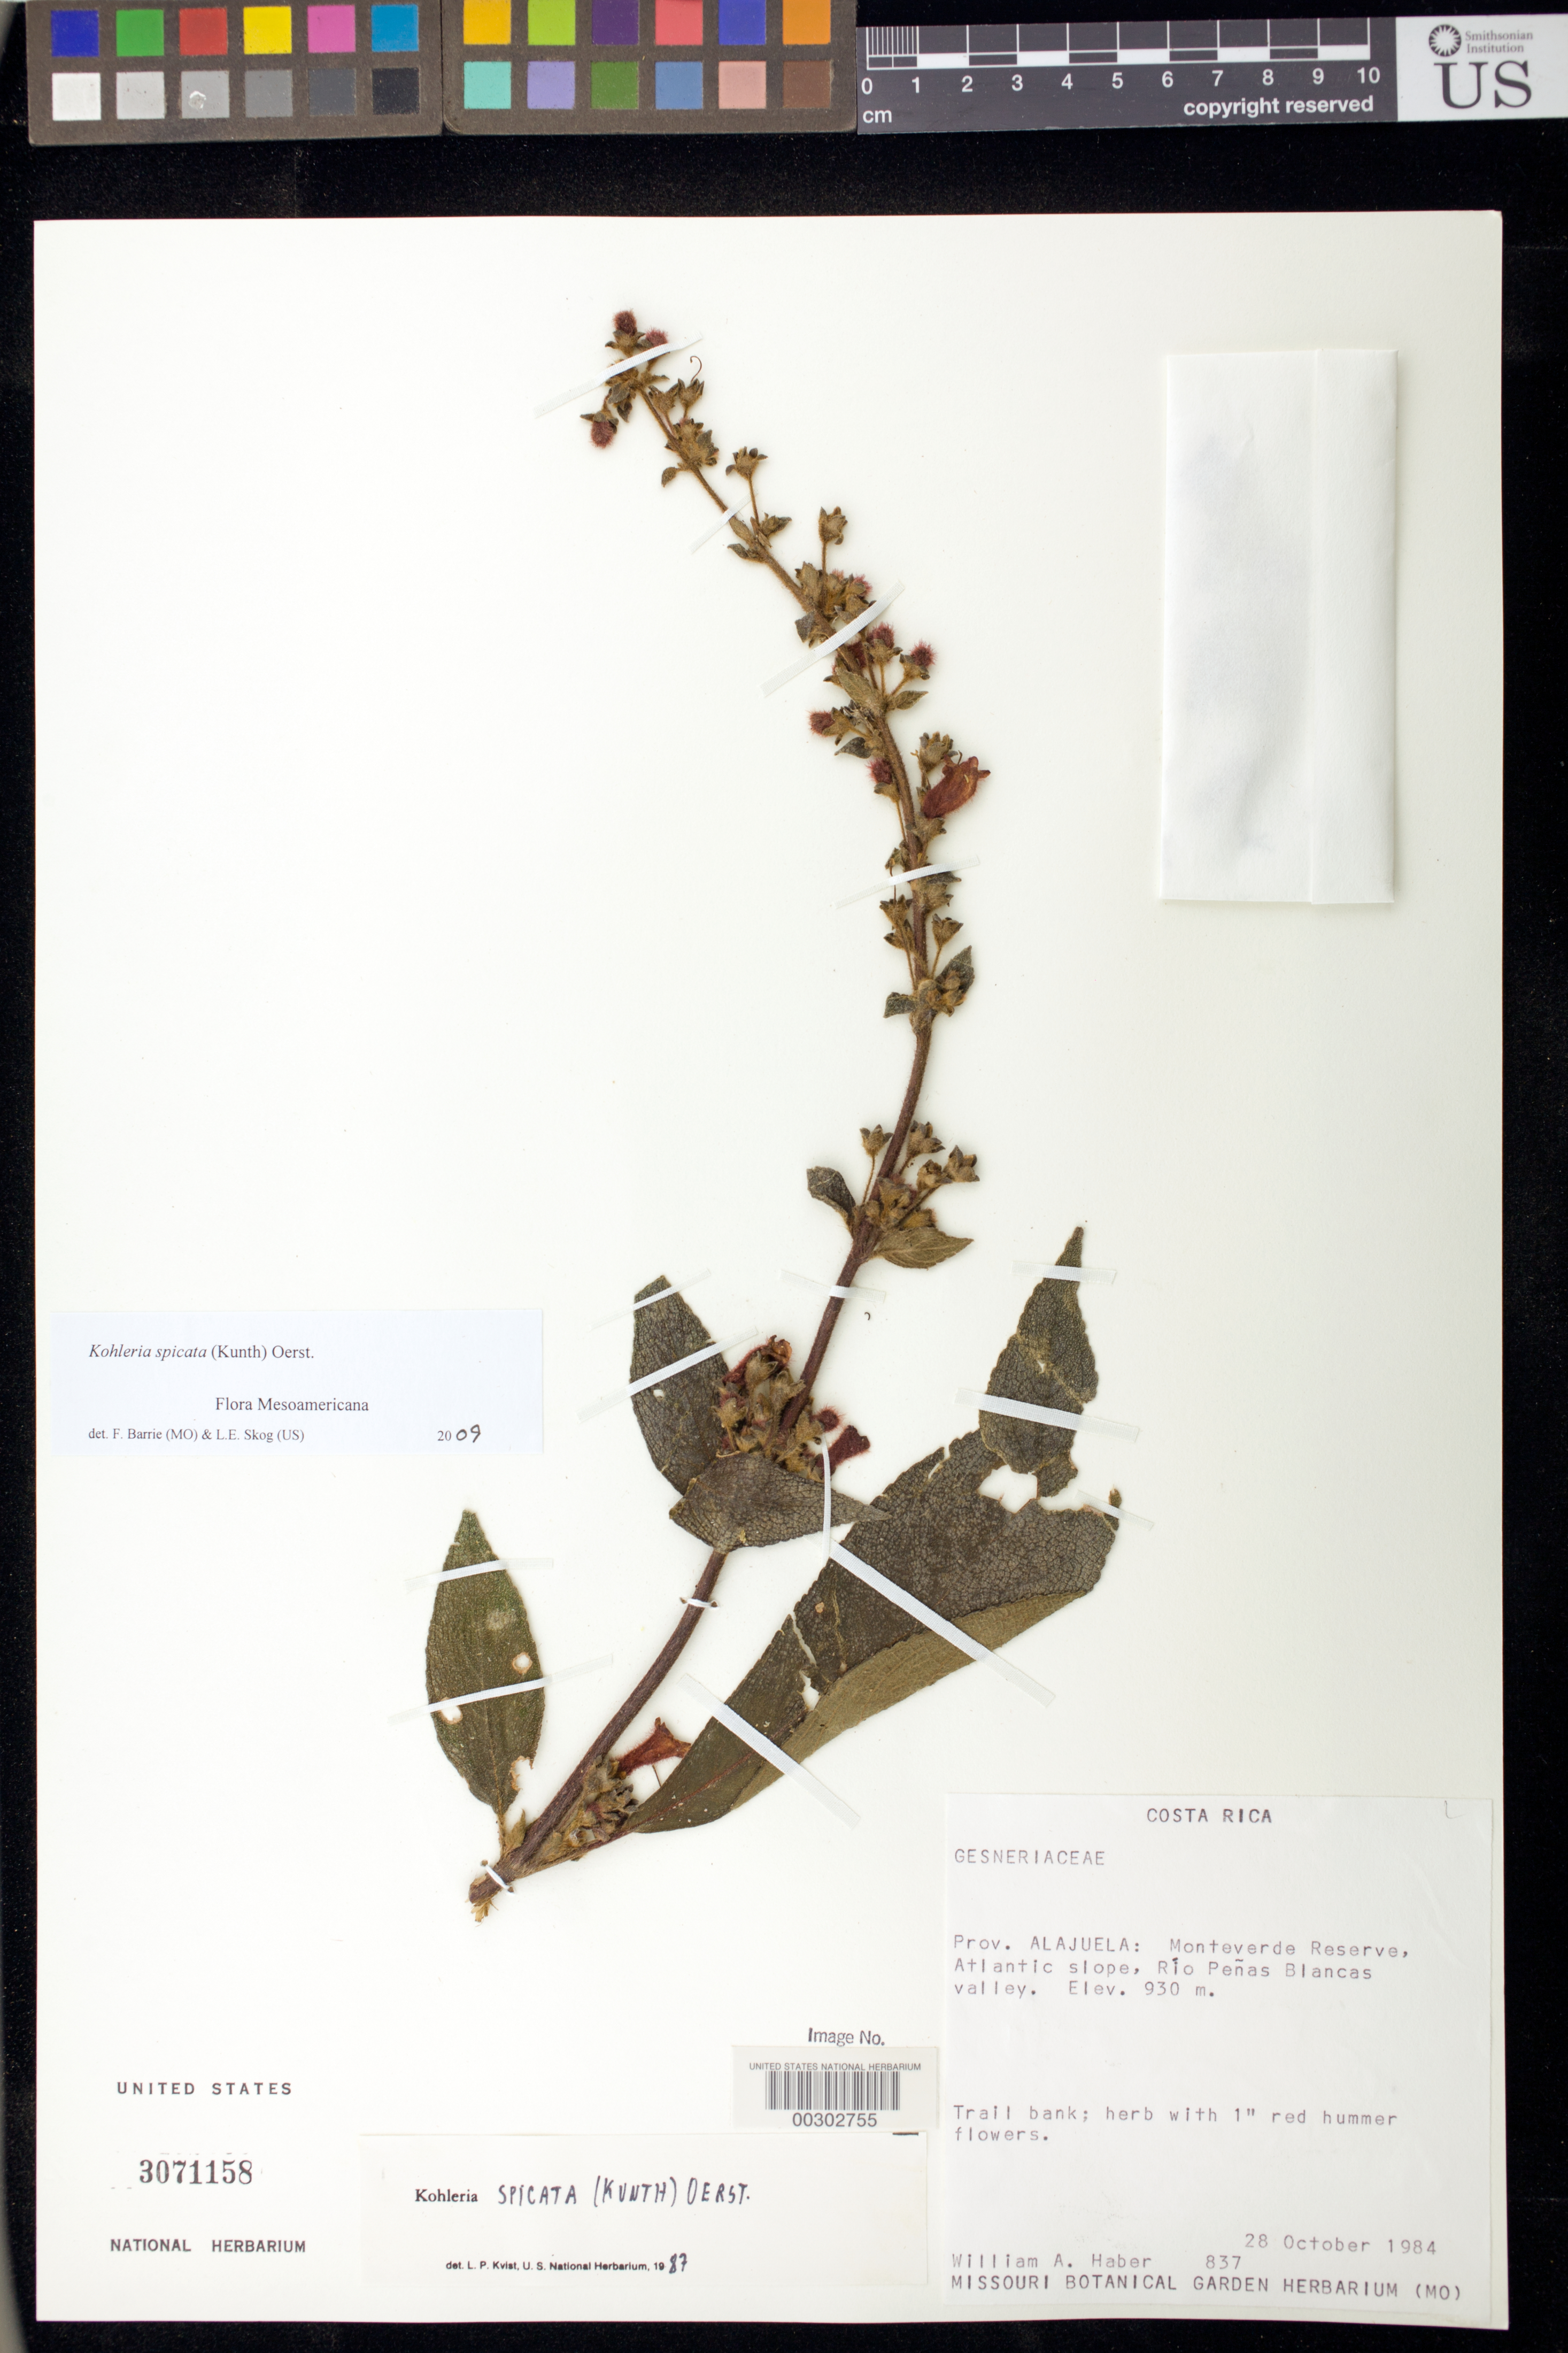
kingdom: Plantae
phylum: Tracheophyta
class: Magnoliopsida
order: Lamiales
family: Gesneriaceae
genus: Kohleria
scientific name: Kohleria spicata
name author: (Kunth) Oerst.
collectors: W. A. Haber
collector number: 837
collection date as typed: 28 Oct 1984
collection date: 1984-10-28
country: Costa Rica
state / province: Alajuela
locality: Monteverde Reserve, Atlantic slope, Rio Penas Blancas valley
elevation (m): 930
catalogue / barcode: US 3071158